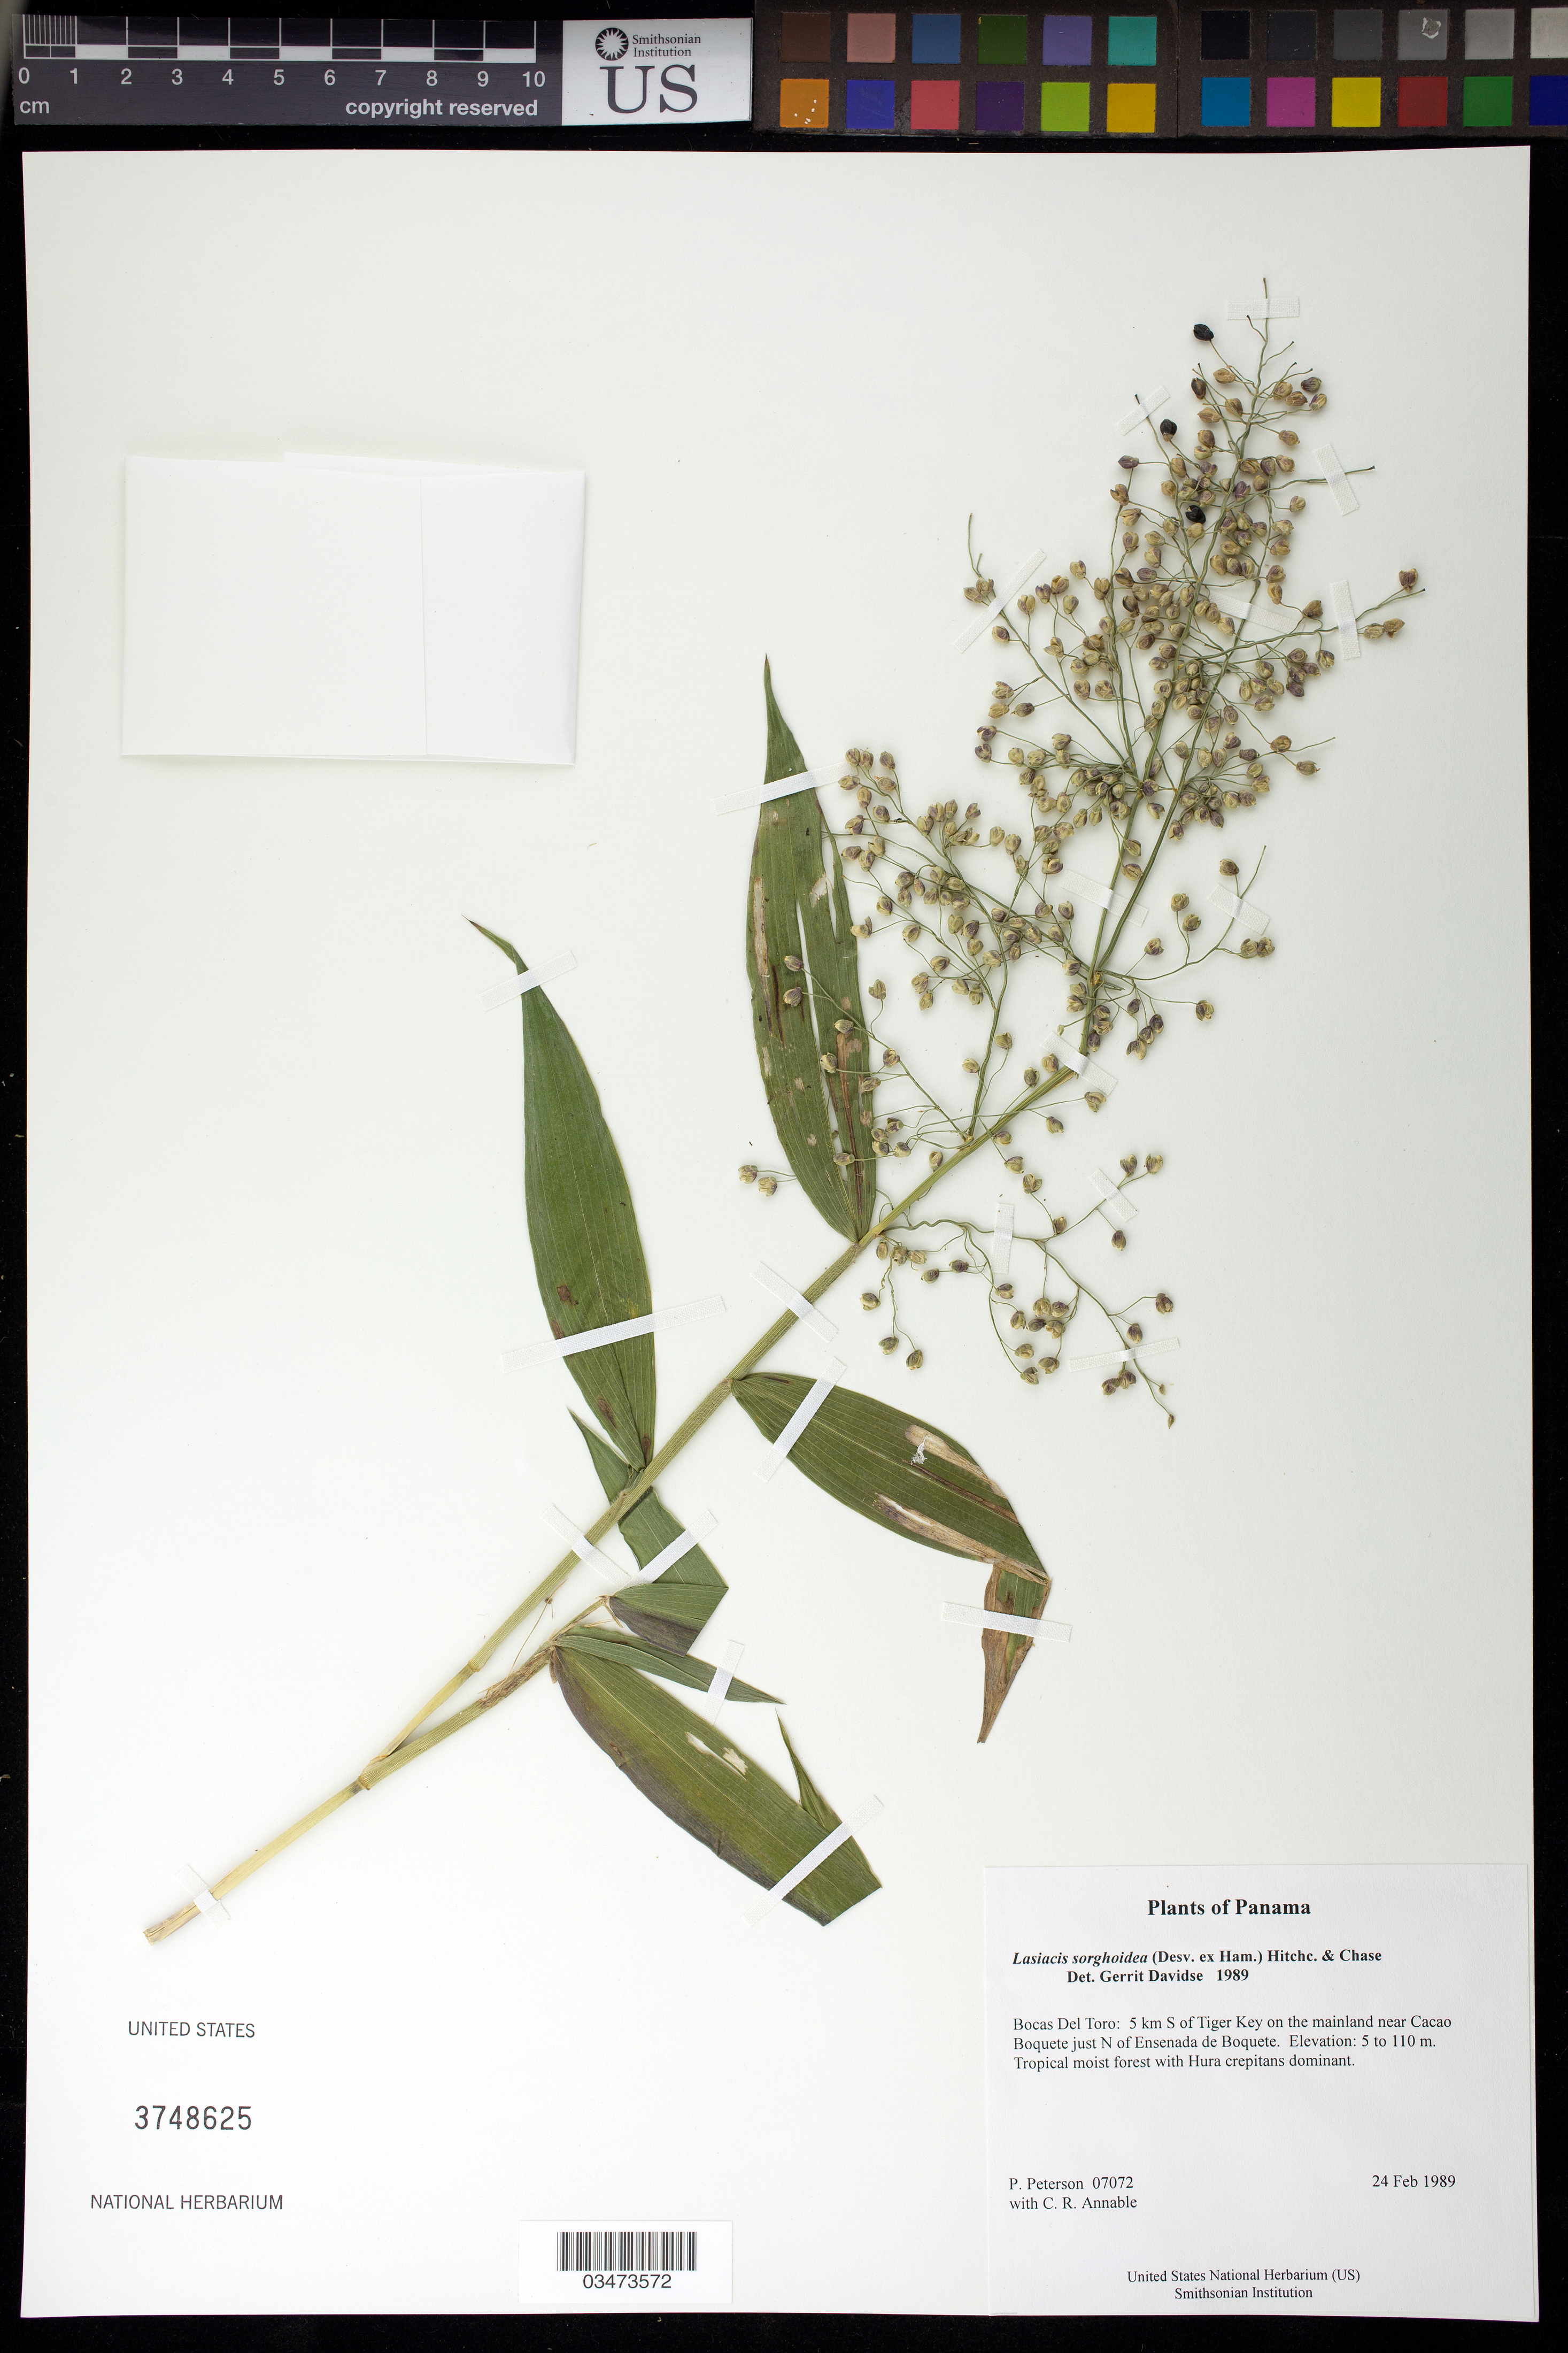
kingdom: Plantae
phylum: Tracheophyta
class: Liliopsida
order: Poales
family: Poaceae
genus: Lasiacis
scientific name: Lasiacis sorghoidea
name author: (Desv. ex Ham.) Hitchc. & Chase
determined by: Davidse, Gerrit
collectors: P. M. Peterson & C. R. Annable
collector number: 07072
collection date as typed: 24 Feb 1989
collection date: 1989-02-24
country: Panama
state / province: Bocas del Toro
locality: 5 km S of Tiger Key on the mainland near Cacao Boquete just N of Ensenada de Boquete.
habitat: Tropical moist forest with Hura crepitans dominant.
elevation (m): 5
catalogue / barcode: US 3748625